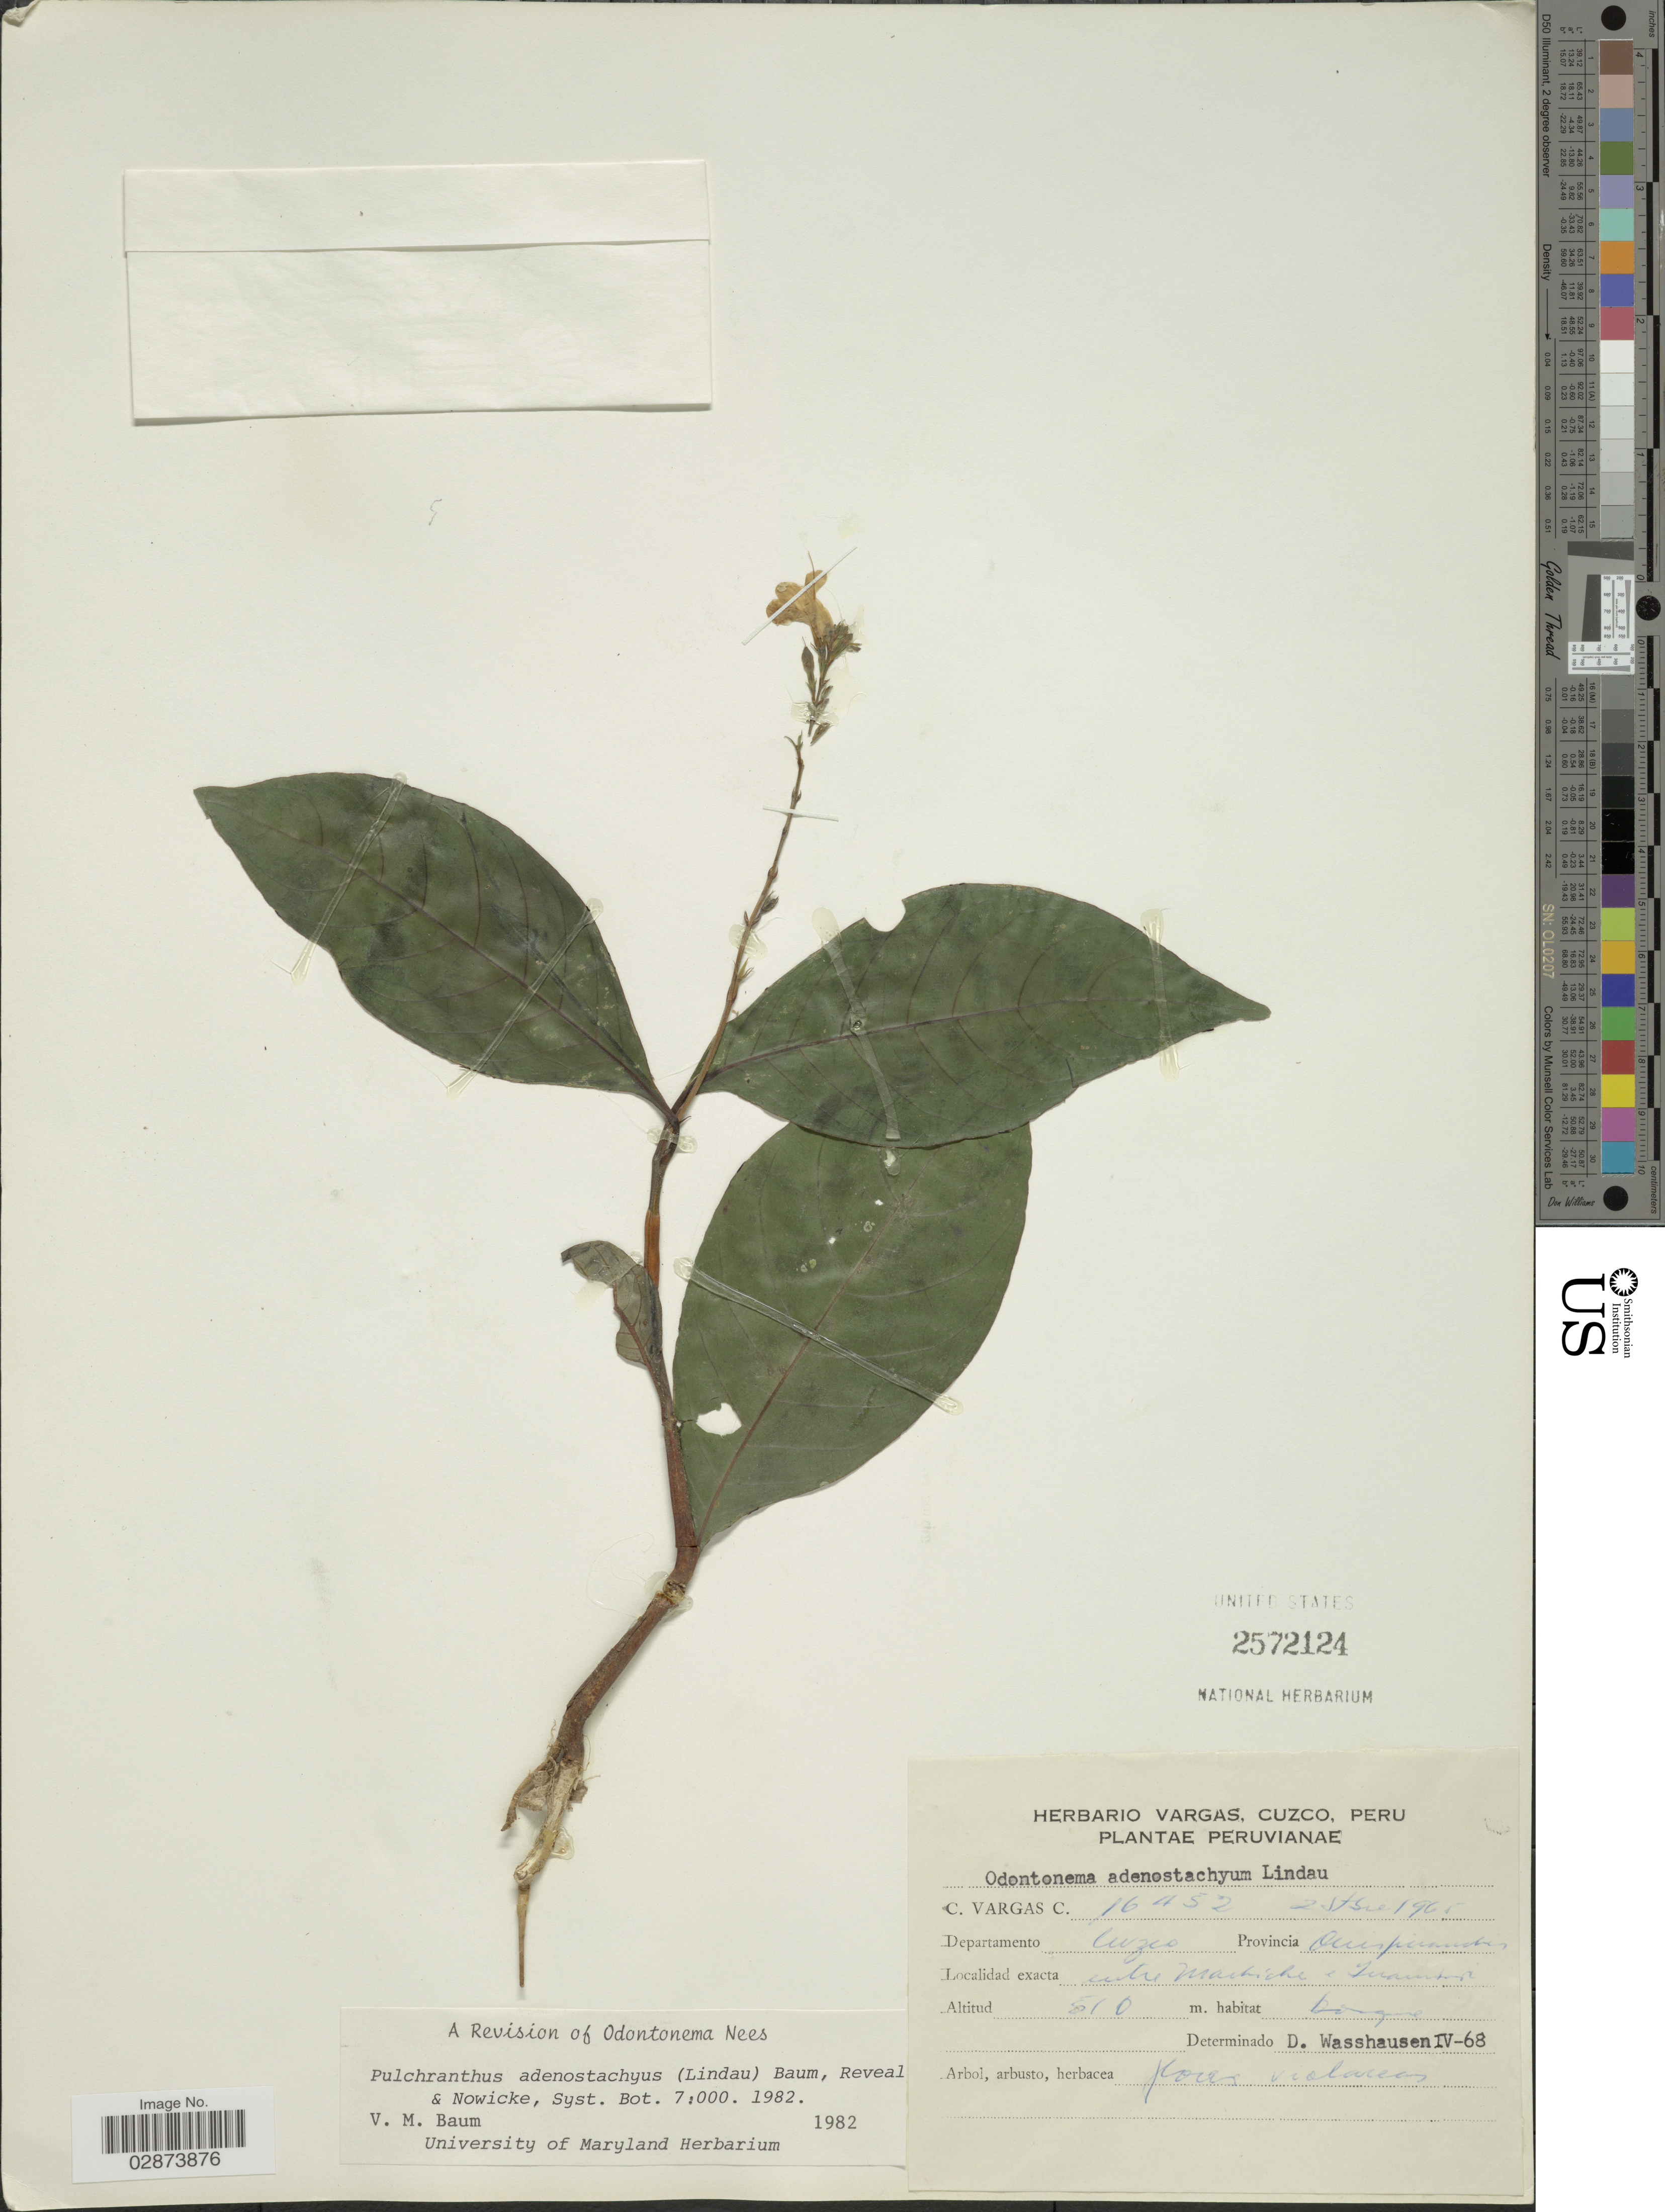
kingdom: Plantae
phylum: Tracheophyta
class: Magnoliopsida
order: Lamiales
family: Acanthaceae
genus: Pulchranthus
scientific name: Pulchranthus adenostachyus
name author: (Lindau) V.M. Baum et al.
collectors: C. Vargas Calderón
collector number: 16452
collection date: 1965-09-02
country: Peru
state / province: Cusco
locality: Departamento Cuzco. Provincia Quispicanchi, entre Machiche e Inambari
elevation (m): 510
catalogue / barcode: US 2572124